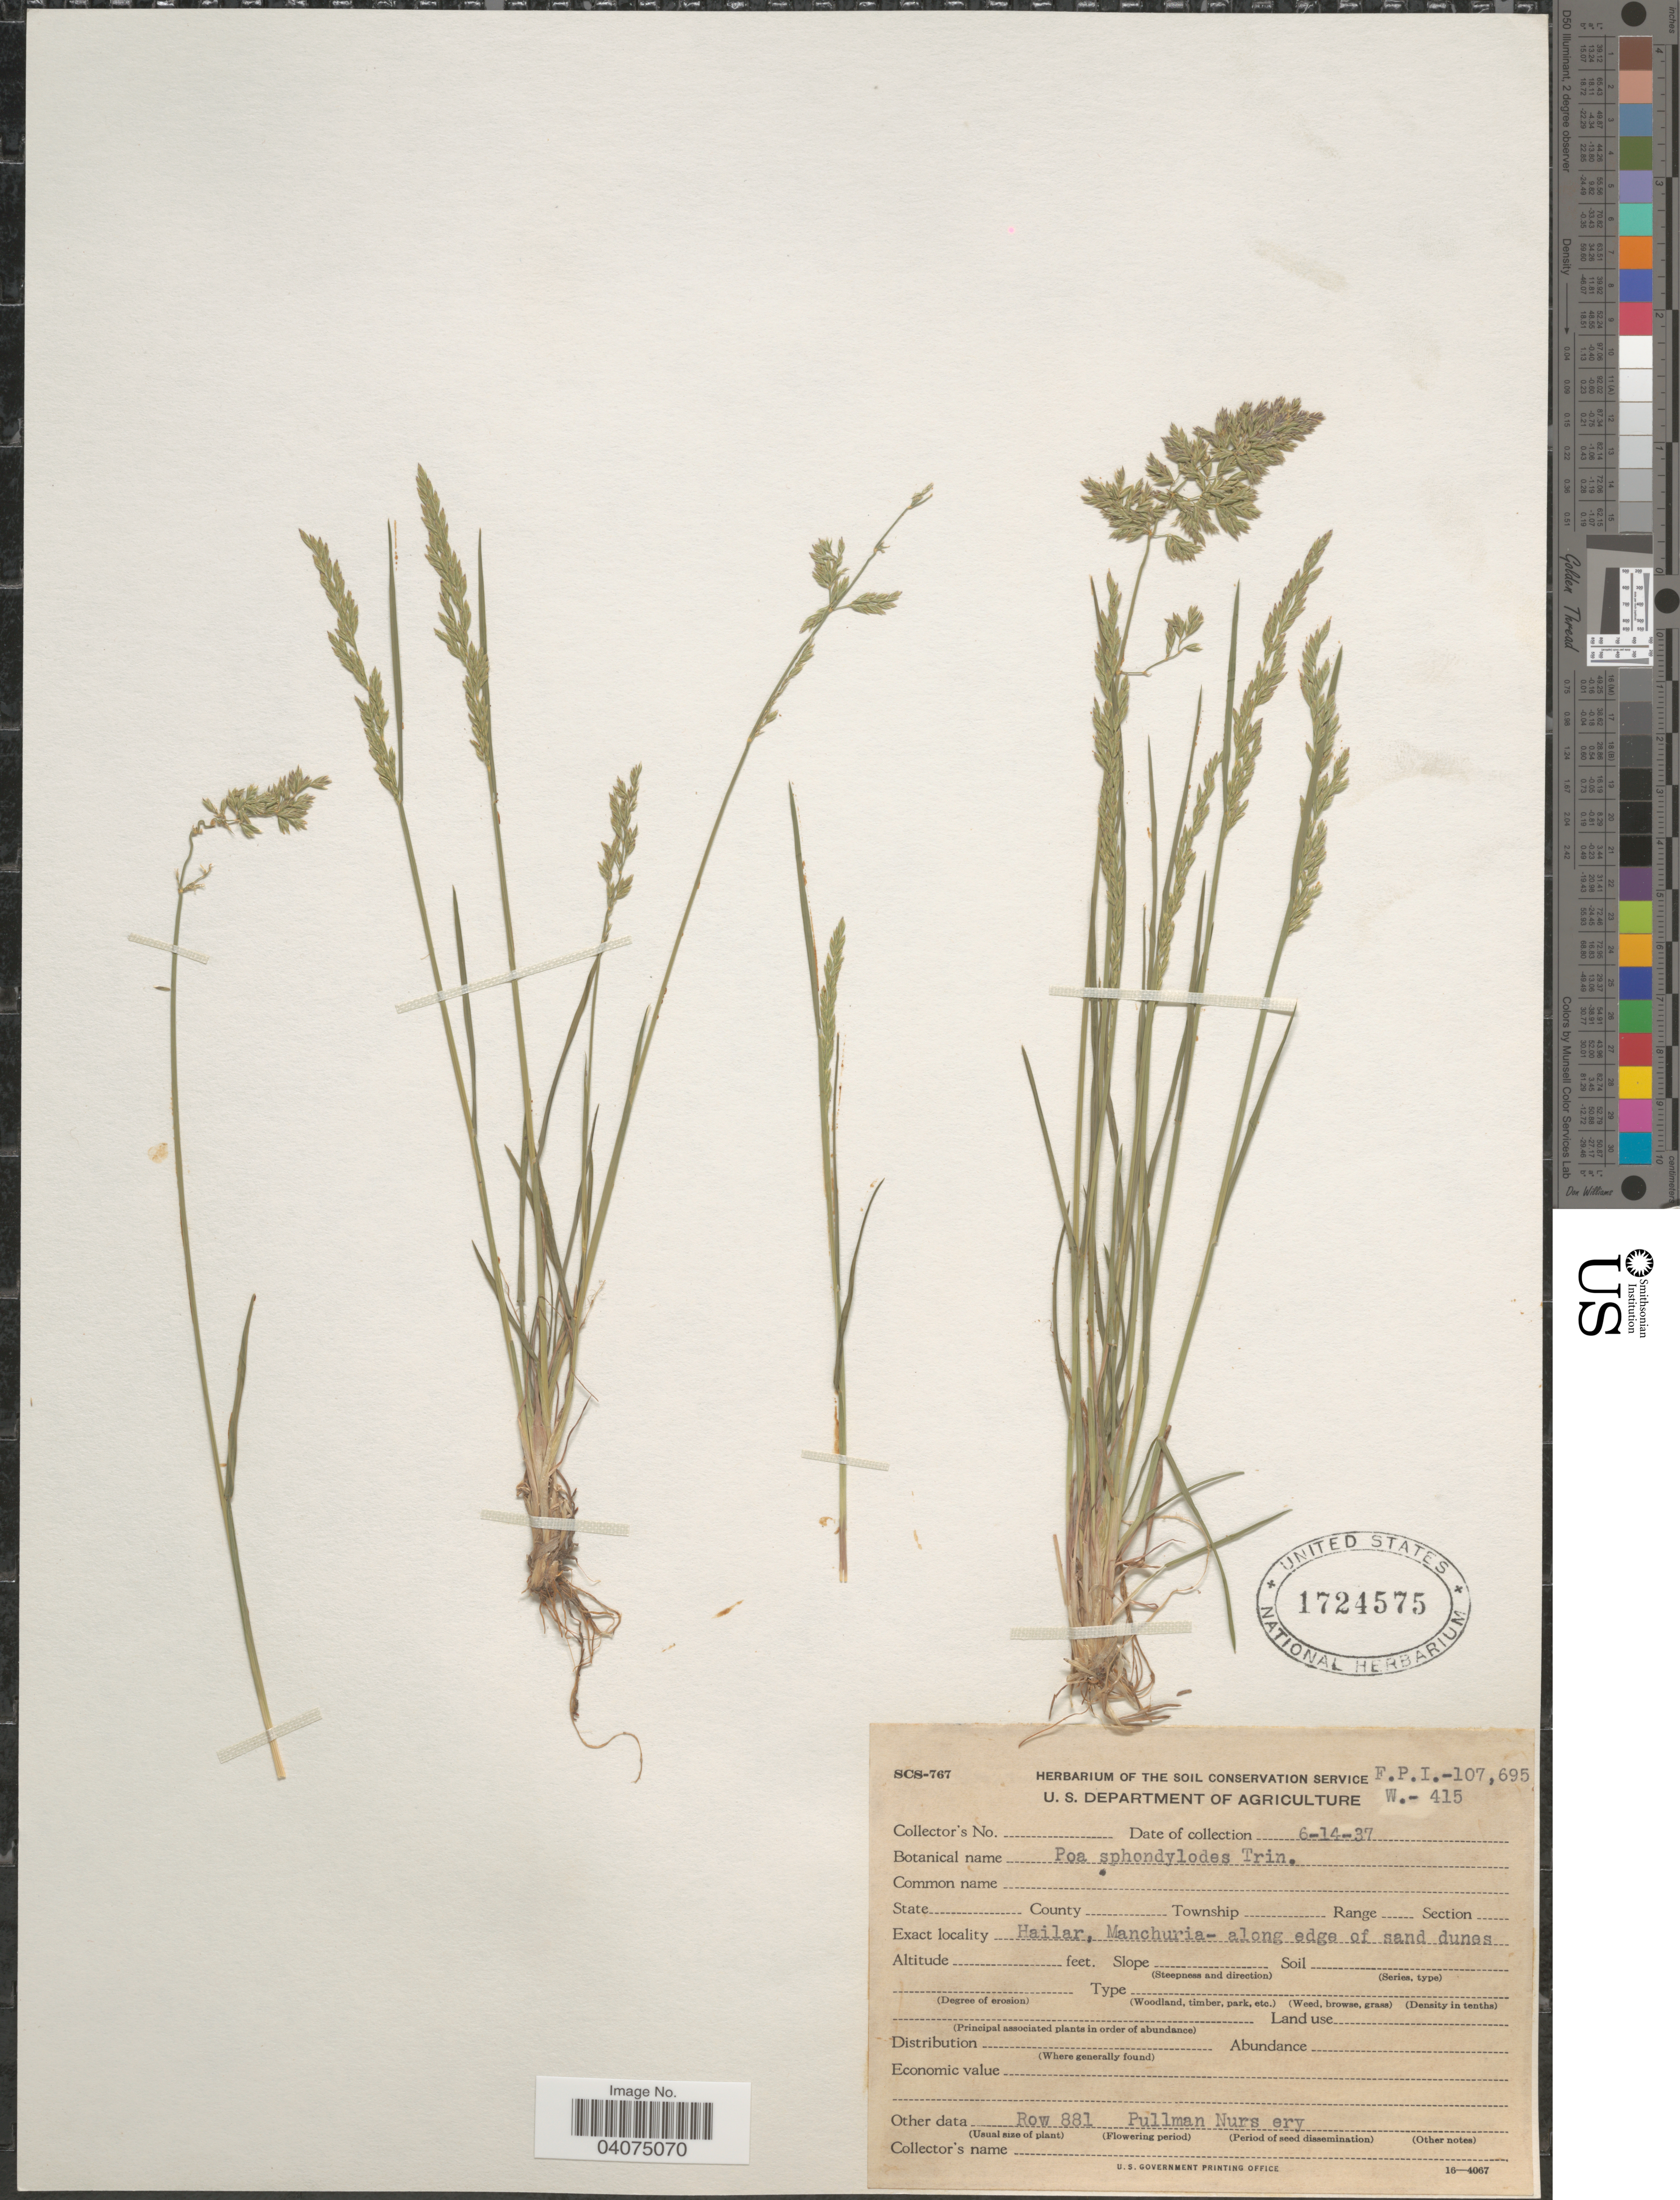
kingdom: Plantae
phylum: Tracheophyta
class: Liliopsida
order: Poales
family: Poaceae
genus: Poa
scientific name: Poa sphondylodes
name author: Trin.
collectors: Herbarium of the Soil Conservation Service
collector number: FPI-107695?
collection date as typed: Transcribed d/m/y: 14/6/37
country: United States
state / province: Washington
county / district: Whitman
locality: Row 881 Pullman Nursery.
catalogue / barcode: US 1724575